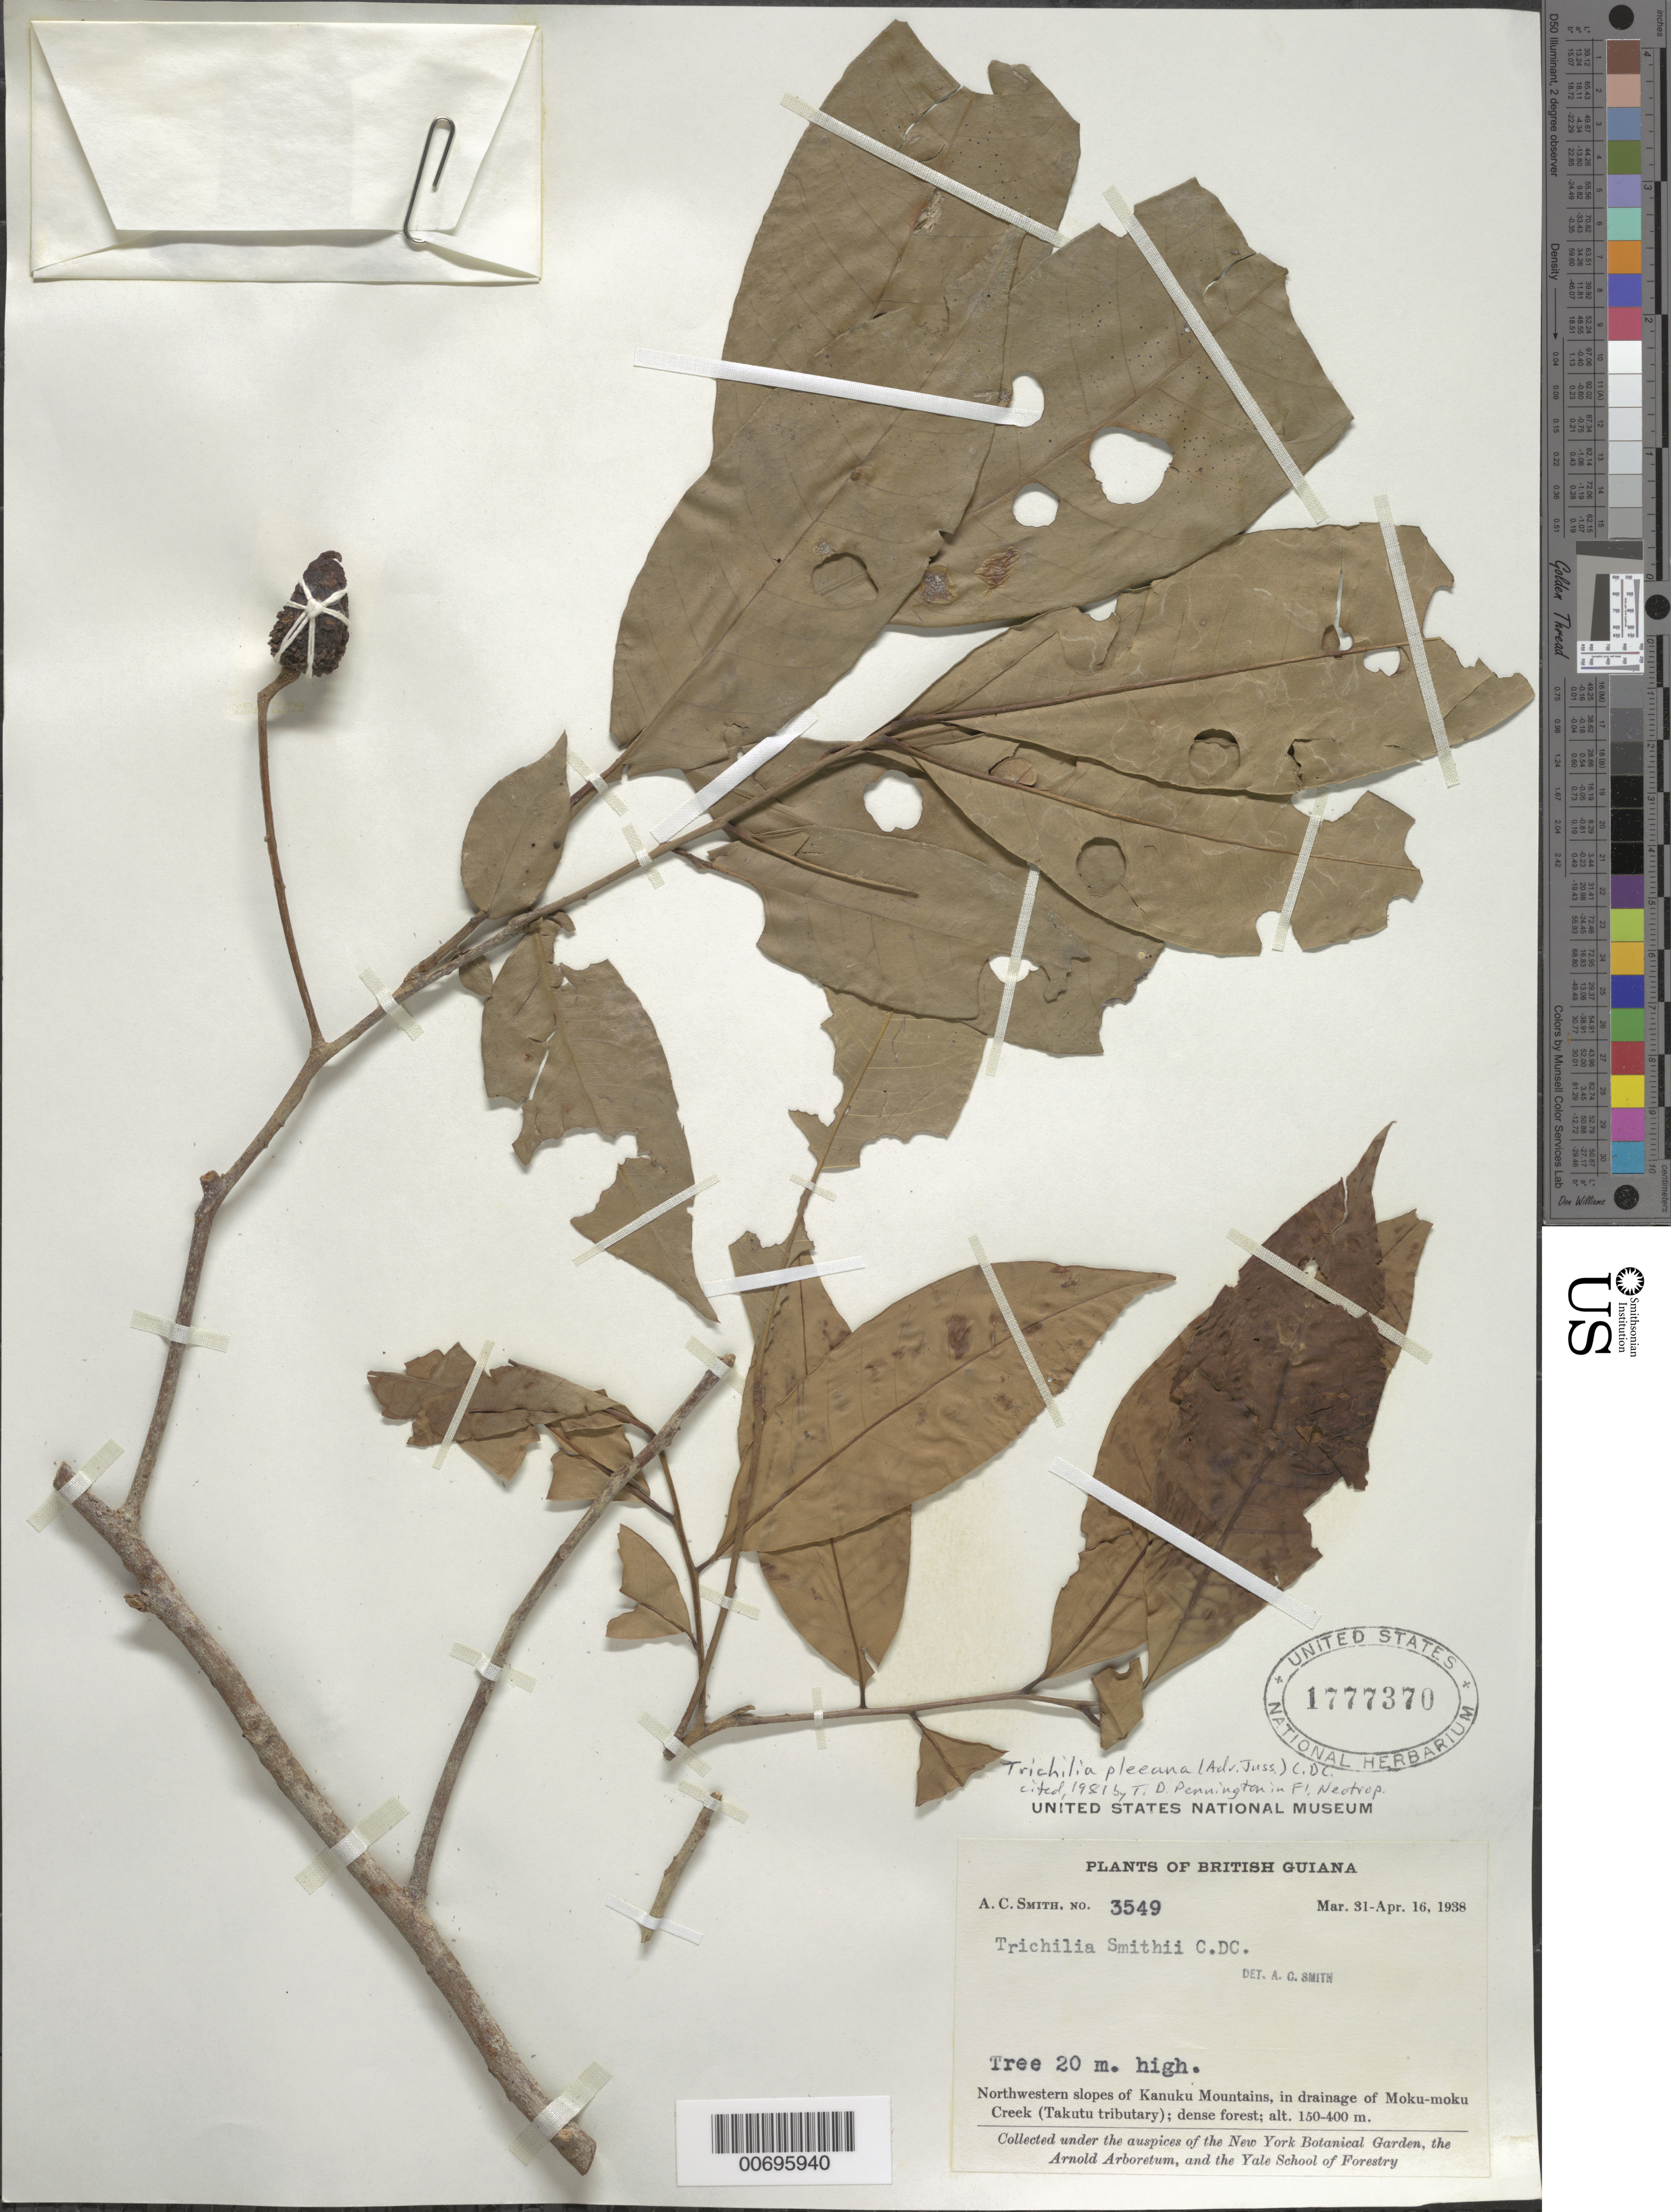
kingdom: Plantae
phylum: Tracheophyta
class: Magnoliopsida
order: Sapindales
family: Meliaceae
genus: Trichilia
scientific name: Trichilia pleeana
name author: (A. Juss.) C. DC.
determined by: Pennington, T. D., (K)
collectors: A. C. Smith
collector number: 3549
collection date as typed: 31-Mar-38 to 16-Apr-38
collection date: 1938-03-31/1938-04-16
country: Guyana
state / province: U. Takutu-U. Essequibo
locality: Kanuku Mts., NW slopes, in drainage of Moku-moku Creek (Takutu tributary)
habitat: Dense forest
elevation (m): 150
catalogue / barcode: US 1777370